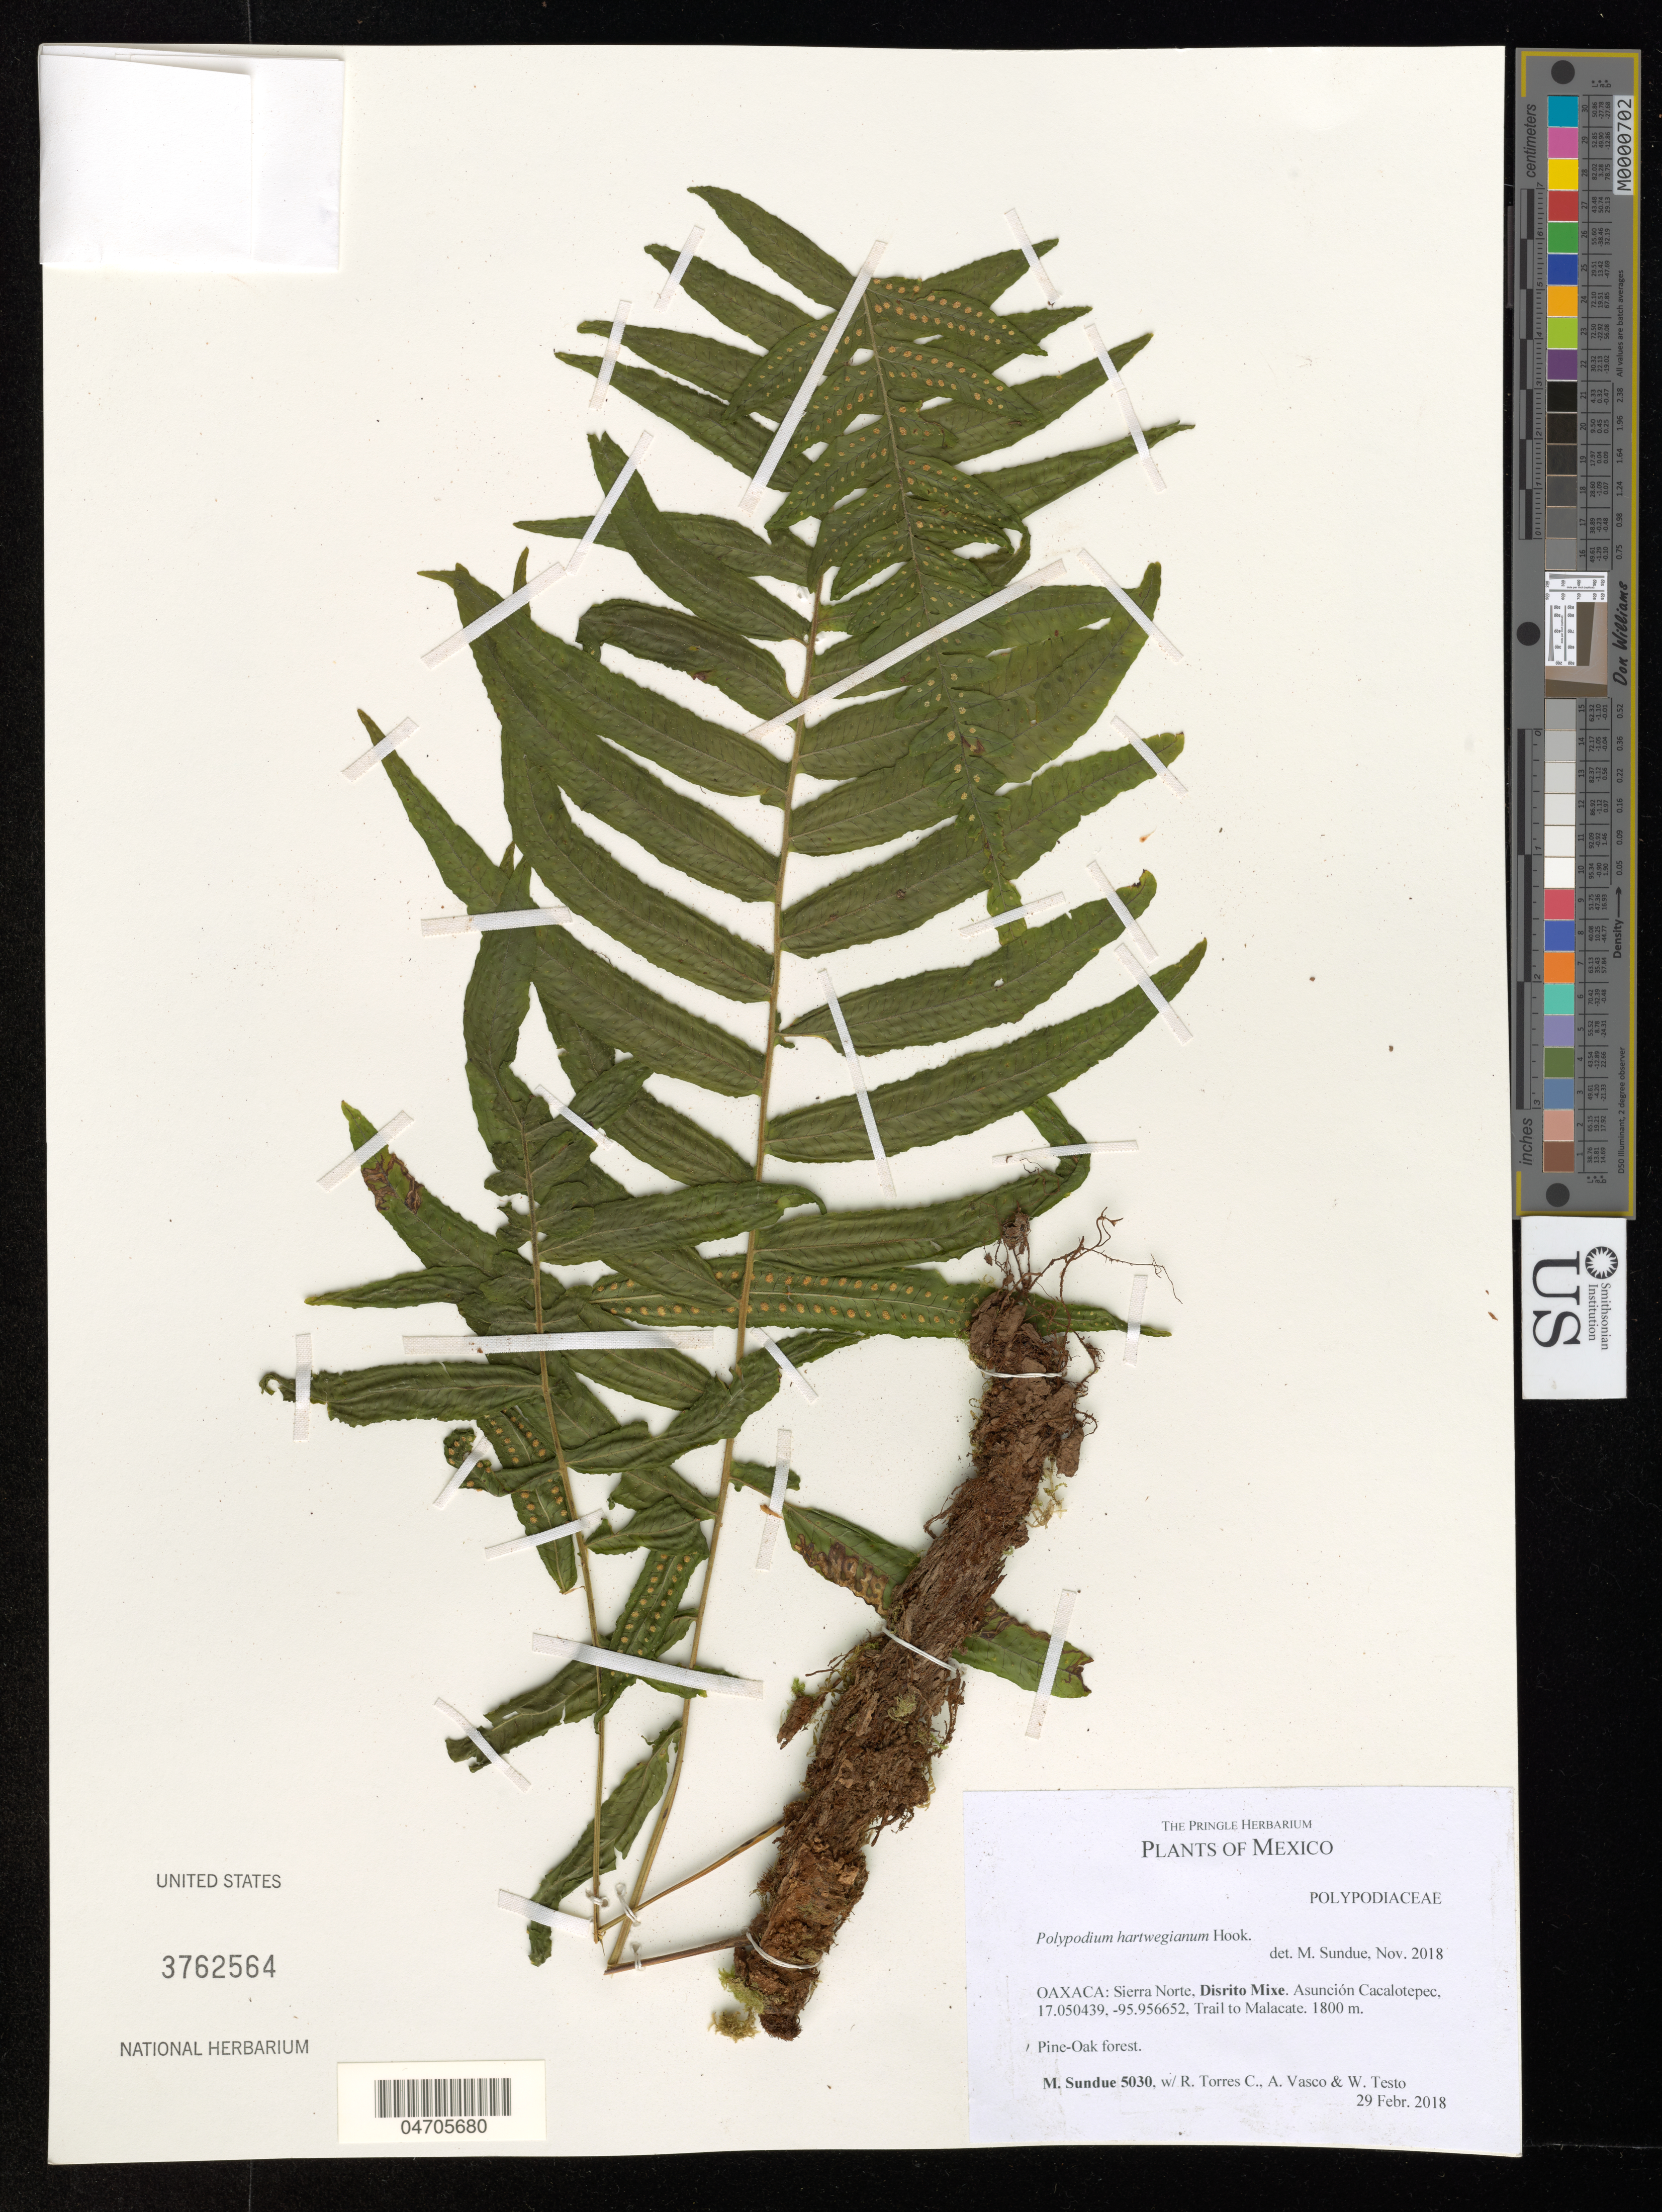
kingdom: Plantae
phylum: Tracheophyta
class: Polypodiopsida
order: Polypodiales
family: Polypodiaceae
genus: Polypodium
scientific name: Polypodium hartwegianum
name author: Hook.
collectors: M. Sundue, R. Torres C., A. Vasco & W. Testo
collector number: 5030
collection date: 2018-02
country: Mexico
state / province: Oaxaca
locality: Sierra Norte. Disrito Mixe. Asunción Cacalotepec. Trail to Malacate.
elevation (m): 1800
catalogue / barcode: US 3762564